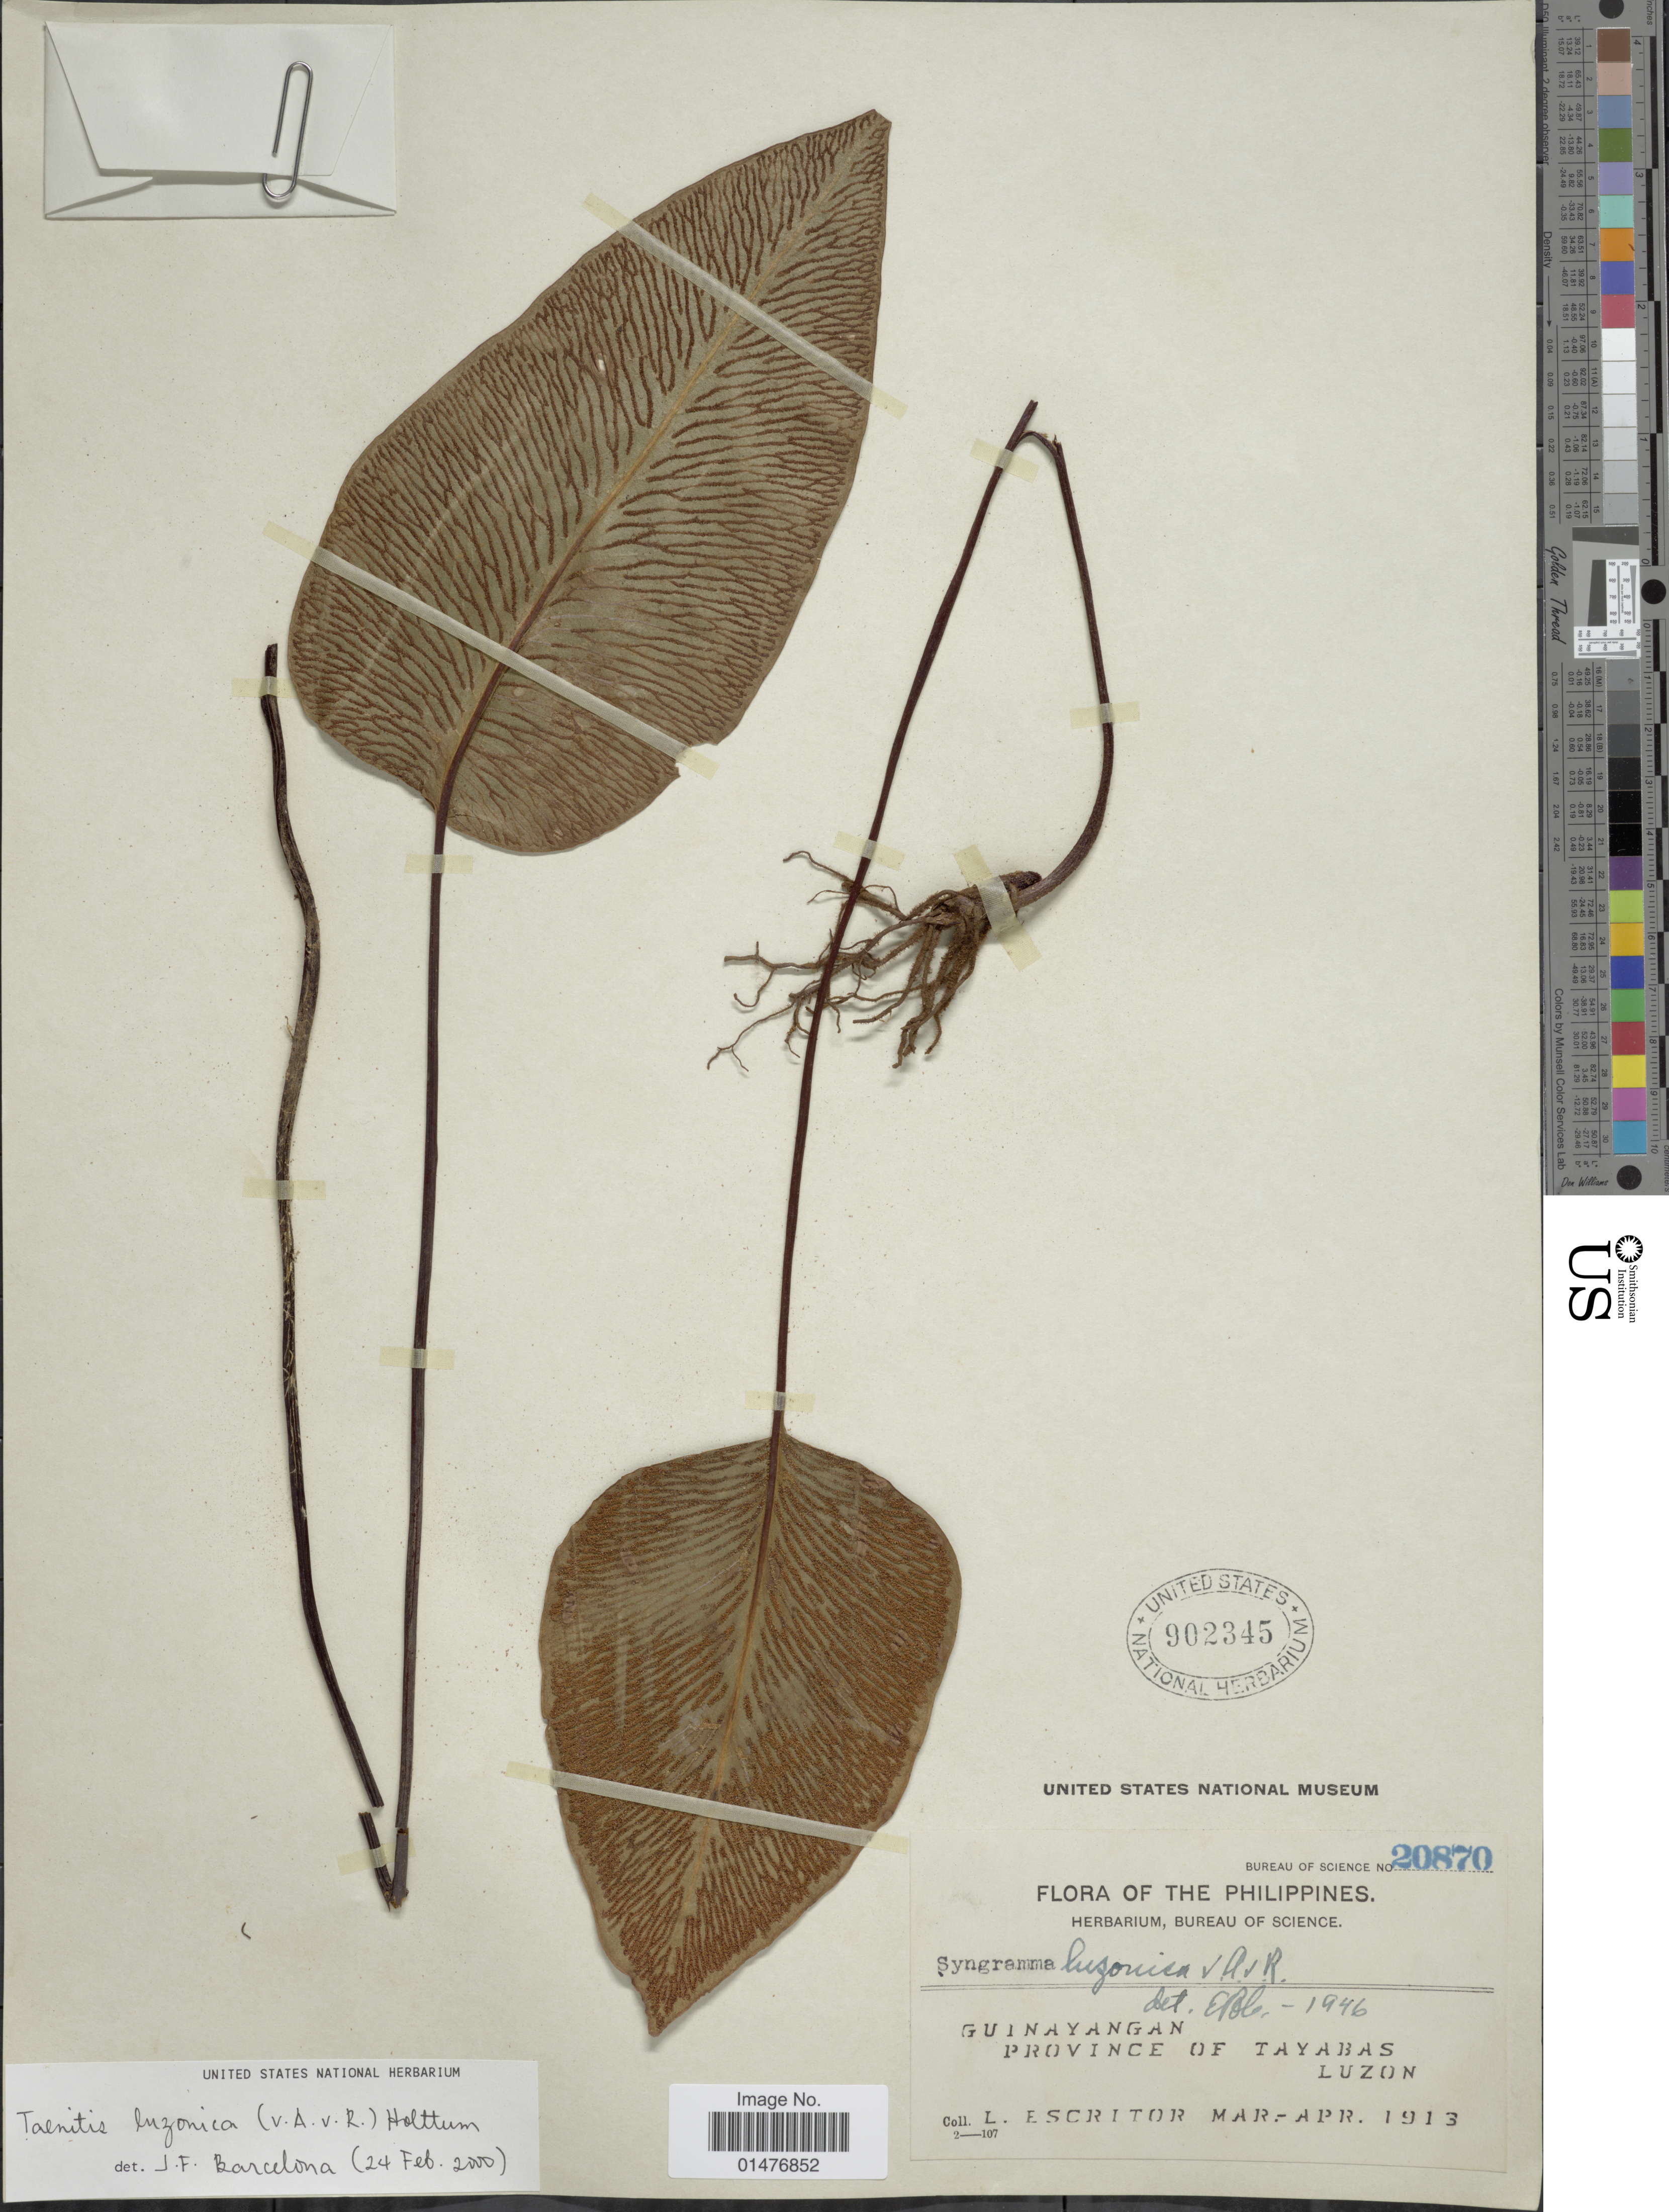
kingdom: Plantae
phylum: Tracheophyta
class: Polypodiopsida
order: Polypodiales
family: Pteridaceae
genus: Taenitis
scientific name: Taenitis luzonica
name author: Alderw.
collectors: L. Escritor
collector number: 20870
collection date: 1913-03/1913-04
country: Philippines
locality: Guinayangan, Province of Tayabas, Luzon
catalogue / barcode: US 902345